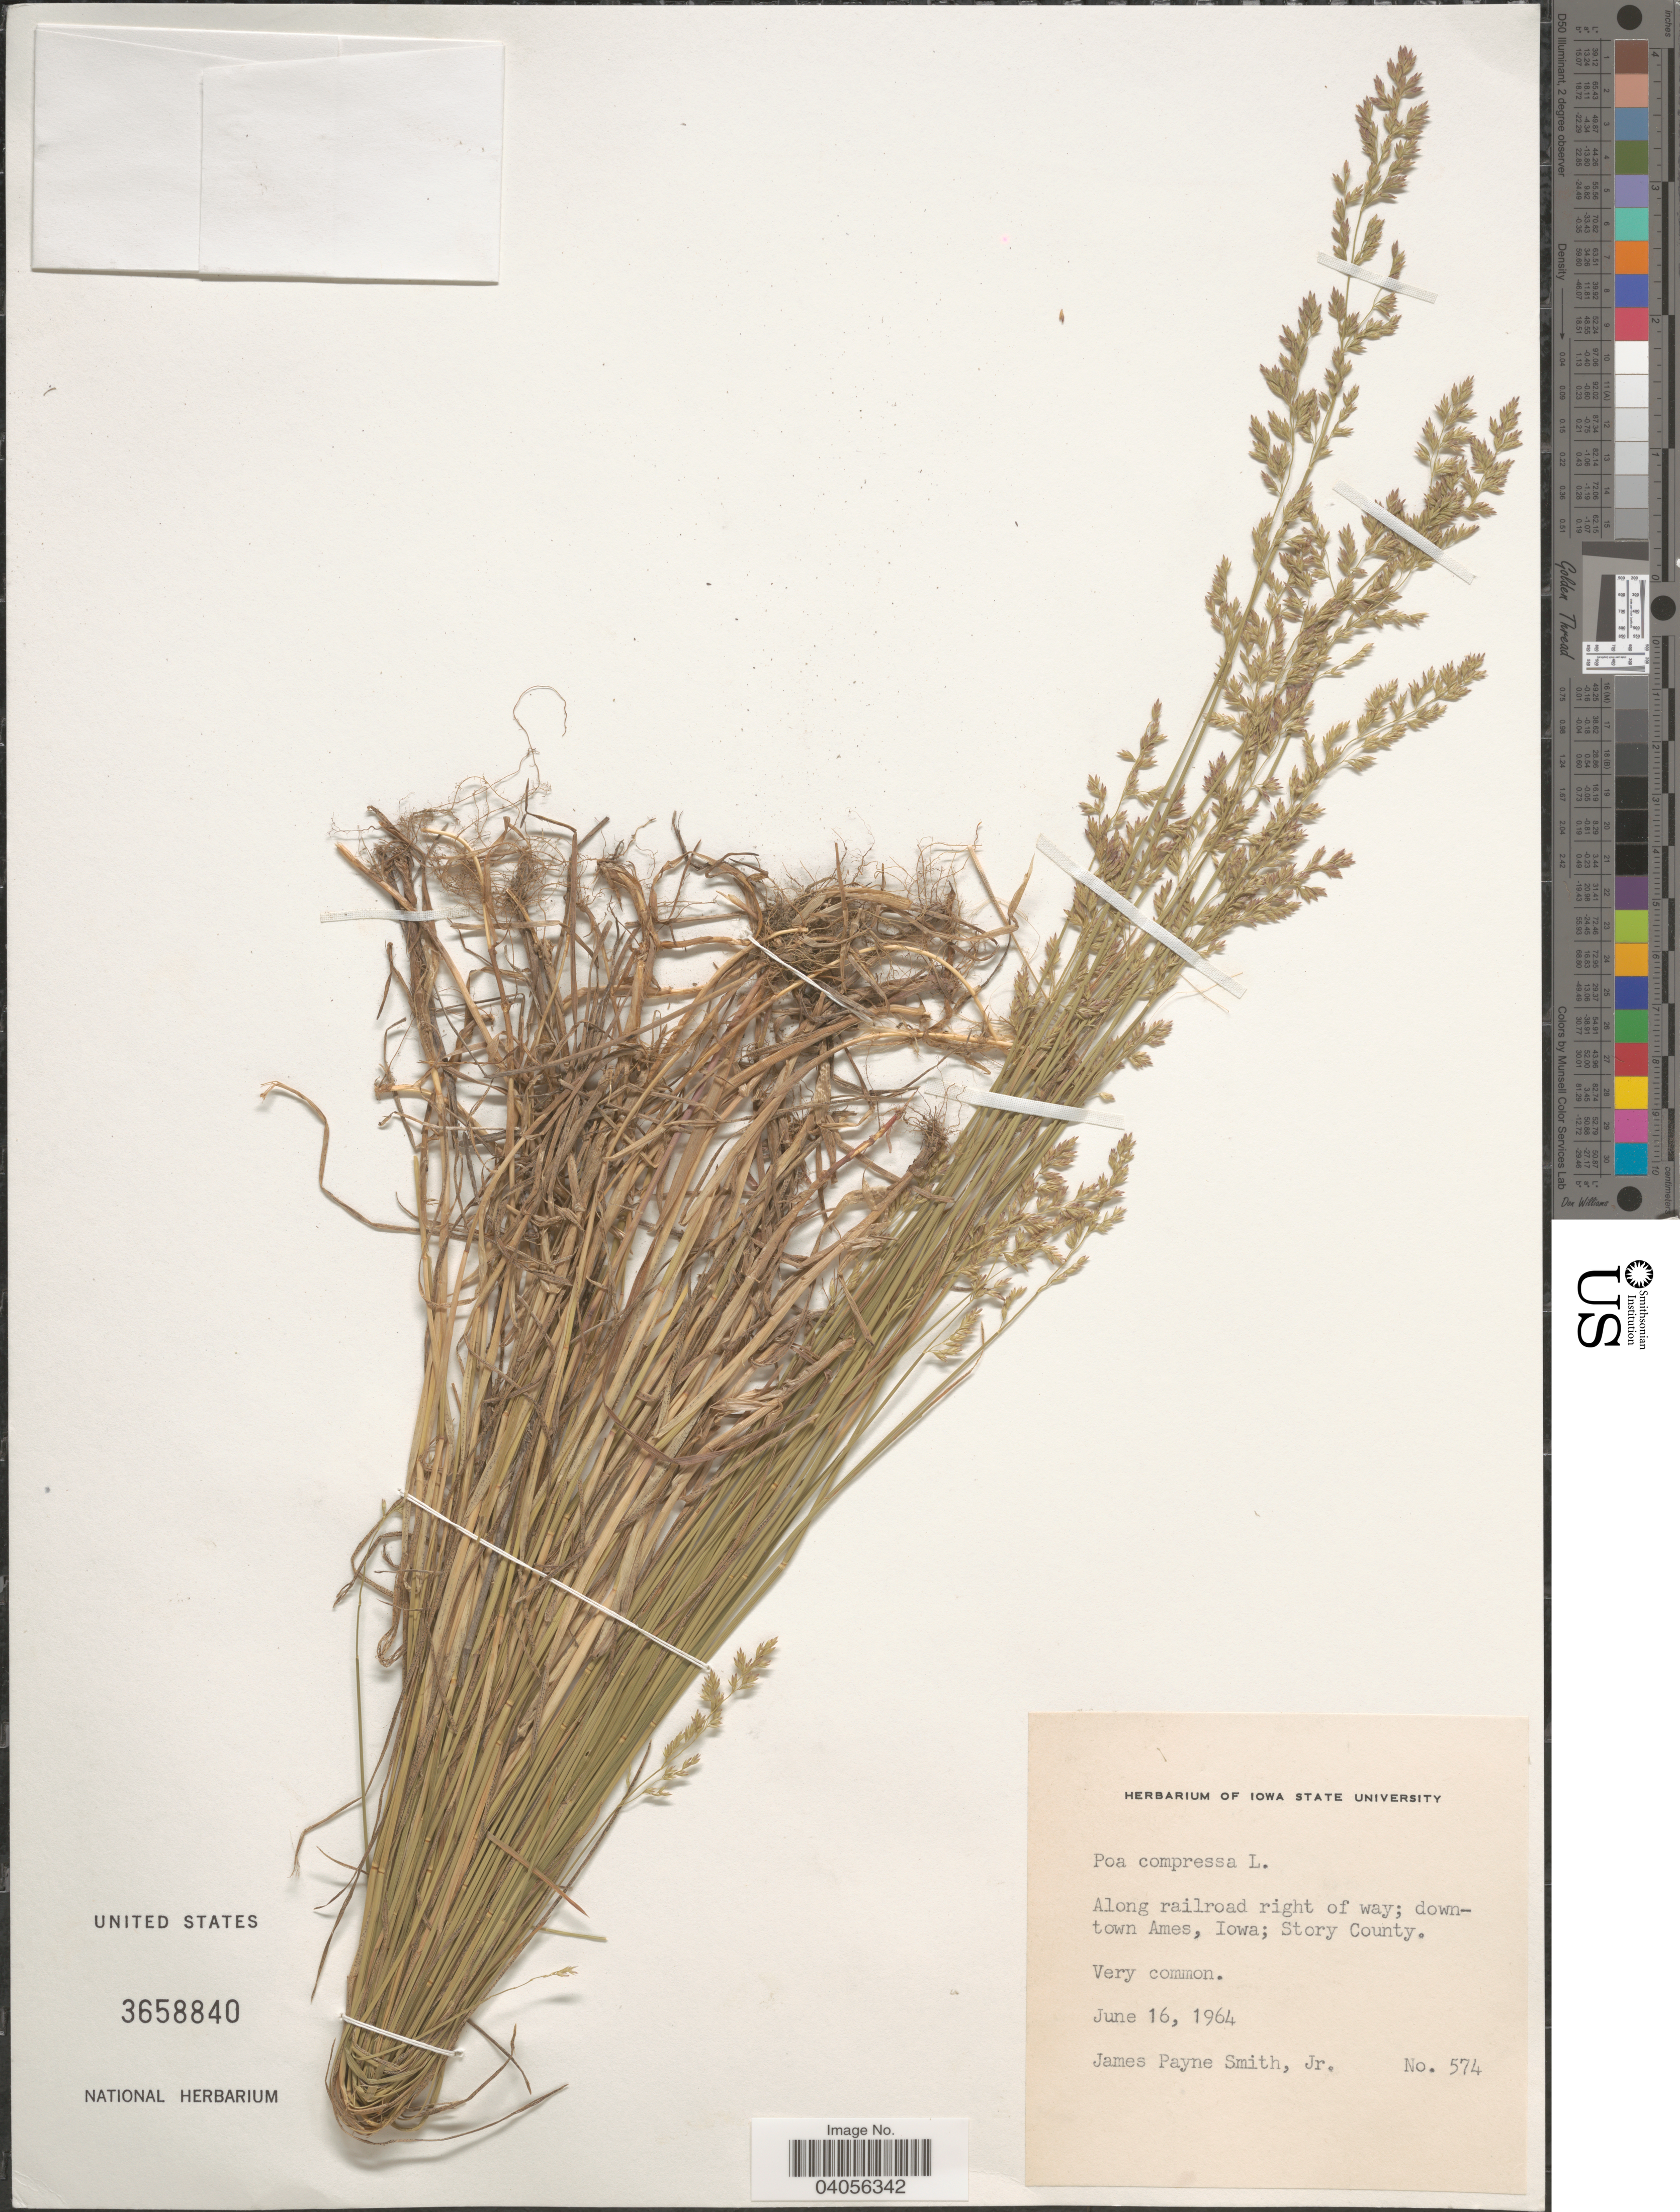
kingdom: Plantae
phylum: Tracheophyta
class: Liliopsida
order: Poales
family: Poaceae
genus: Poa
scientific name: Poa compressa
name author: L.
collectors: J. P. Smith Jr.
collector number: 574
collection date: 1964-06-16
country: United States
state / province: Iowa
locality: Along railroad right of way; downtown Ames; Story County.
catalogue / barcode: US 3658840